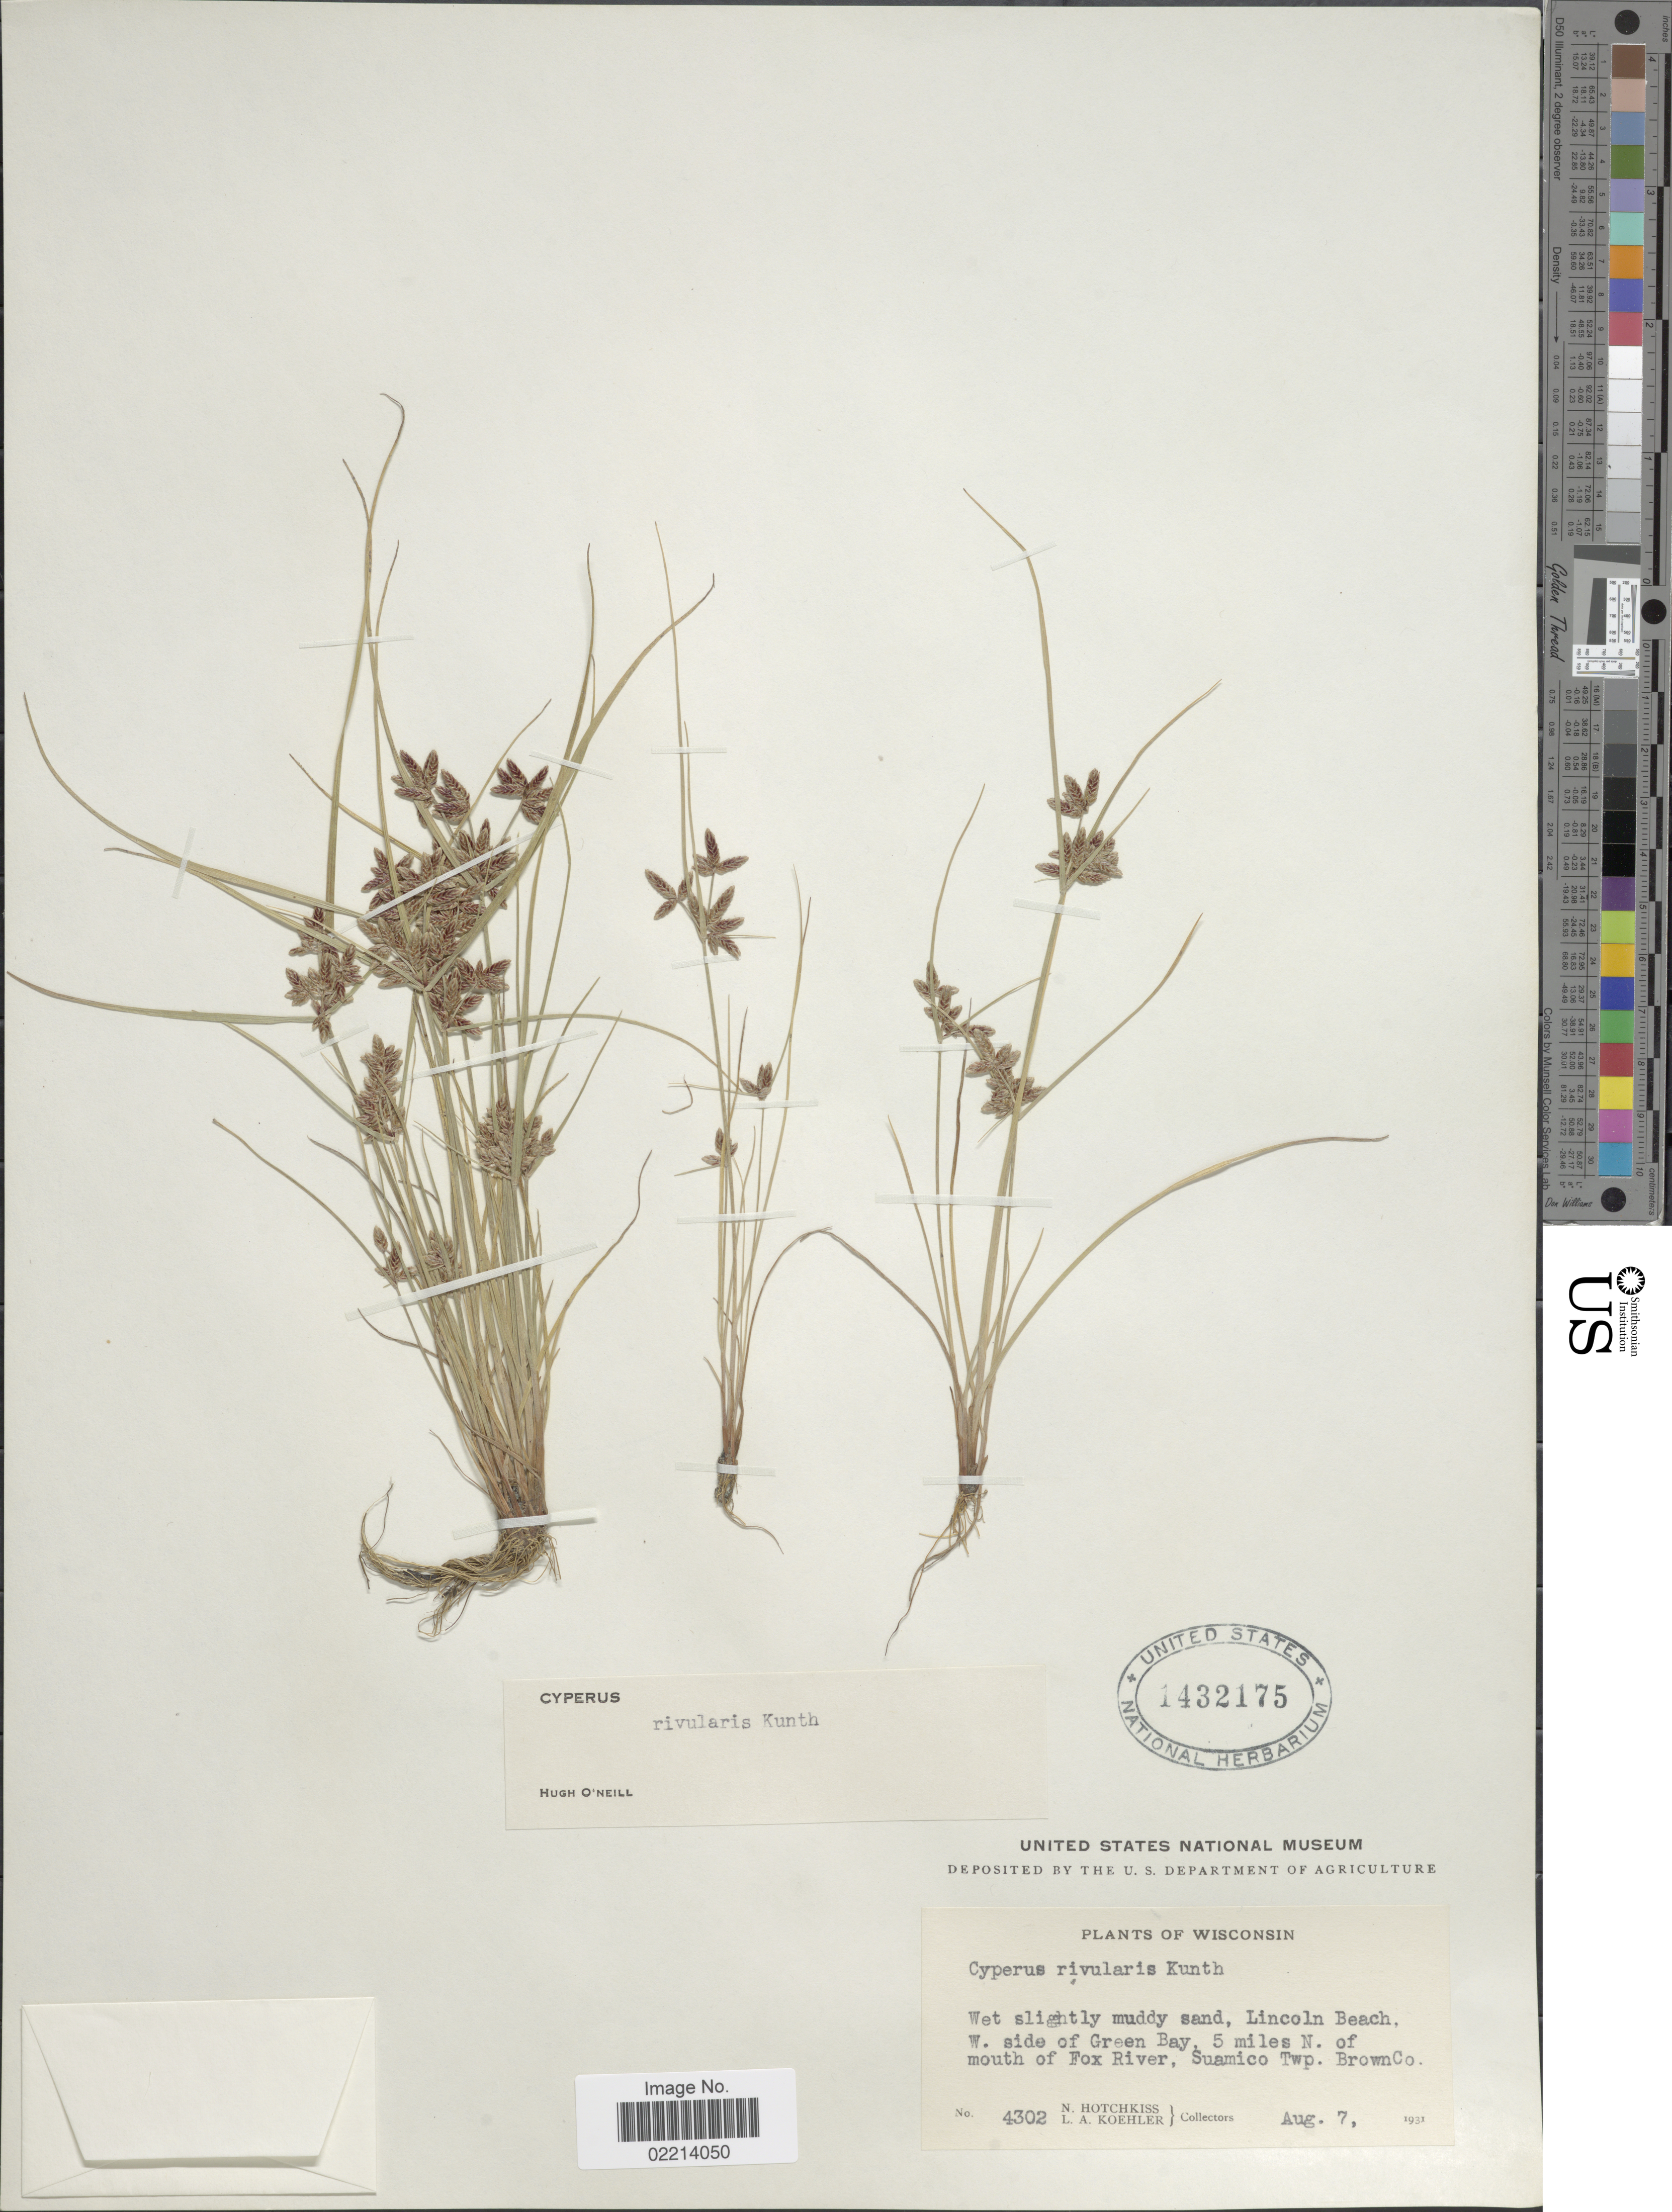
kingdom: Plantae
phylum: Tracheophyta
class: Liliopsida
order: Poales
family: Cyperaceae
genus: Cyperus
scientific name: Cyperus bipartitus Torr.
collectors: N. Hotchkiss & L. Koehler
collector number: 4302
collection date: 1931-08-07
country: United States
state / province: Wisconsin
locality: Wet slightly muddy sand, Lincoln Beach, W. side of Green Bay, 5 miles N. of mouth of Fox River, Suamico Twp. Brown Co.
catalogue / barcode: US 1432175